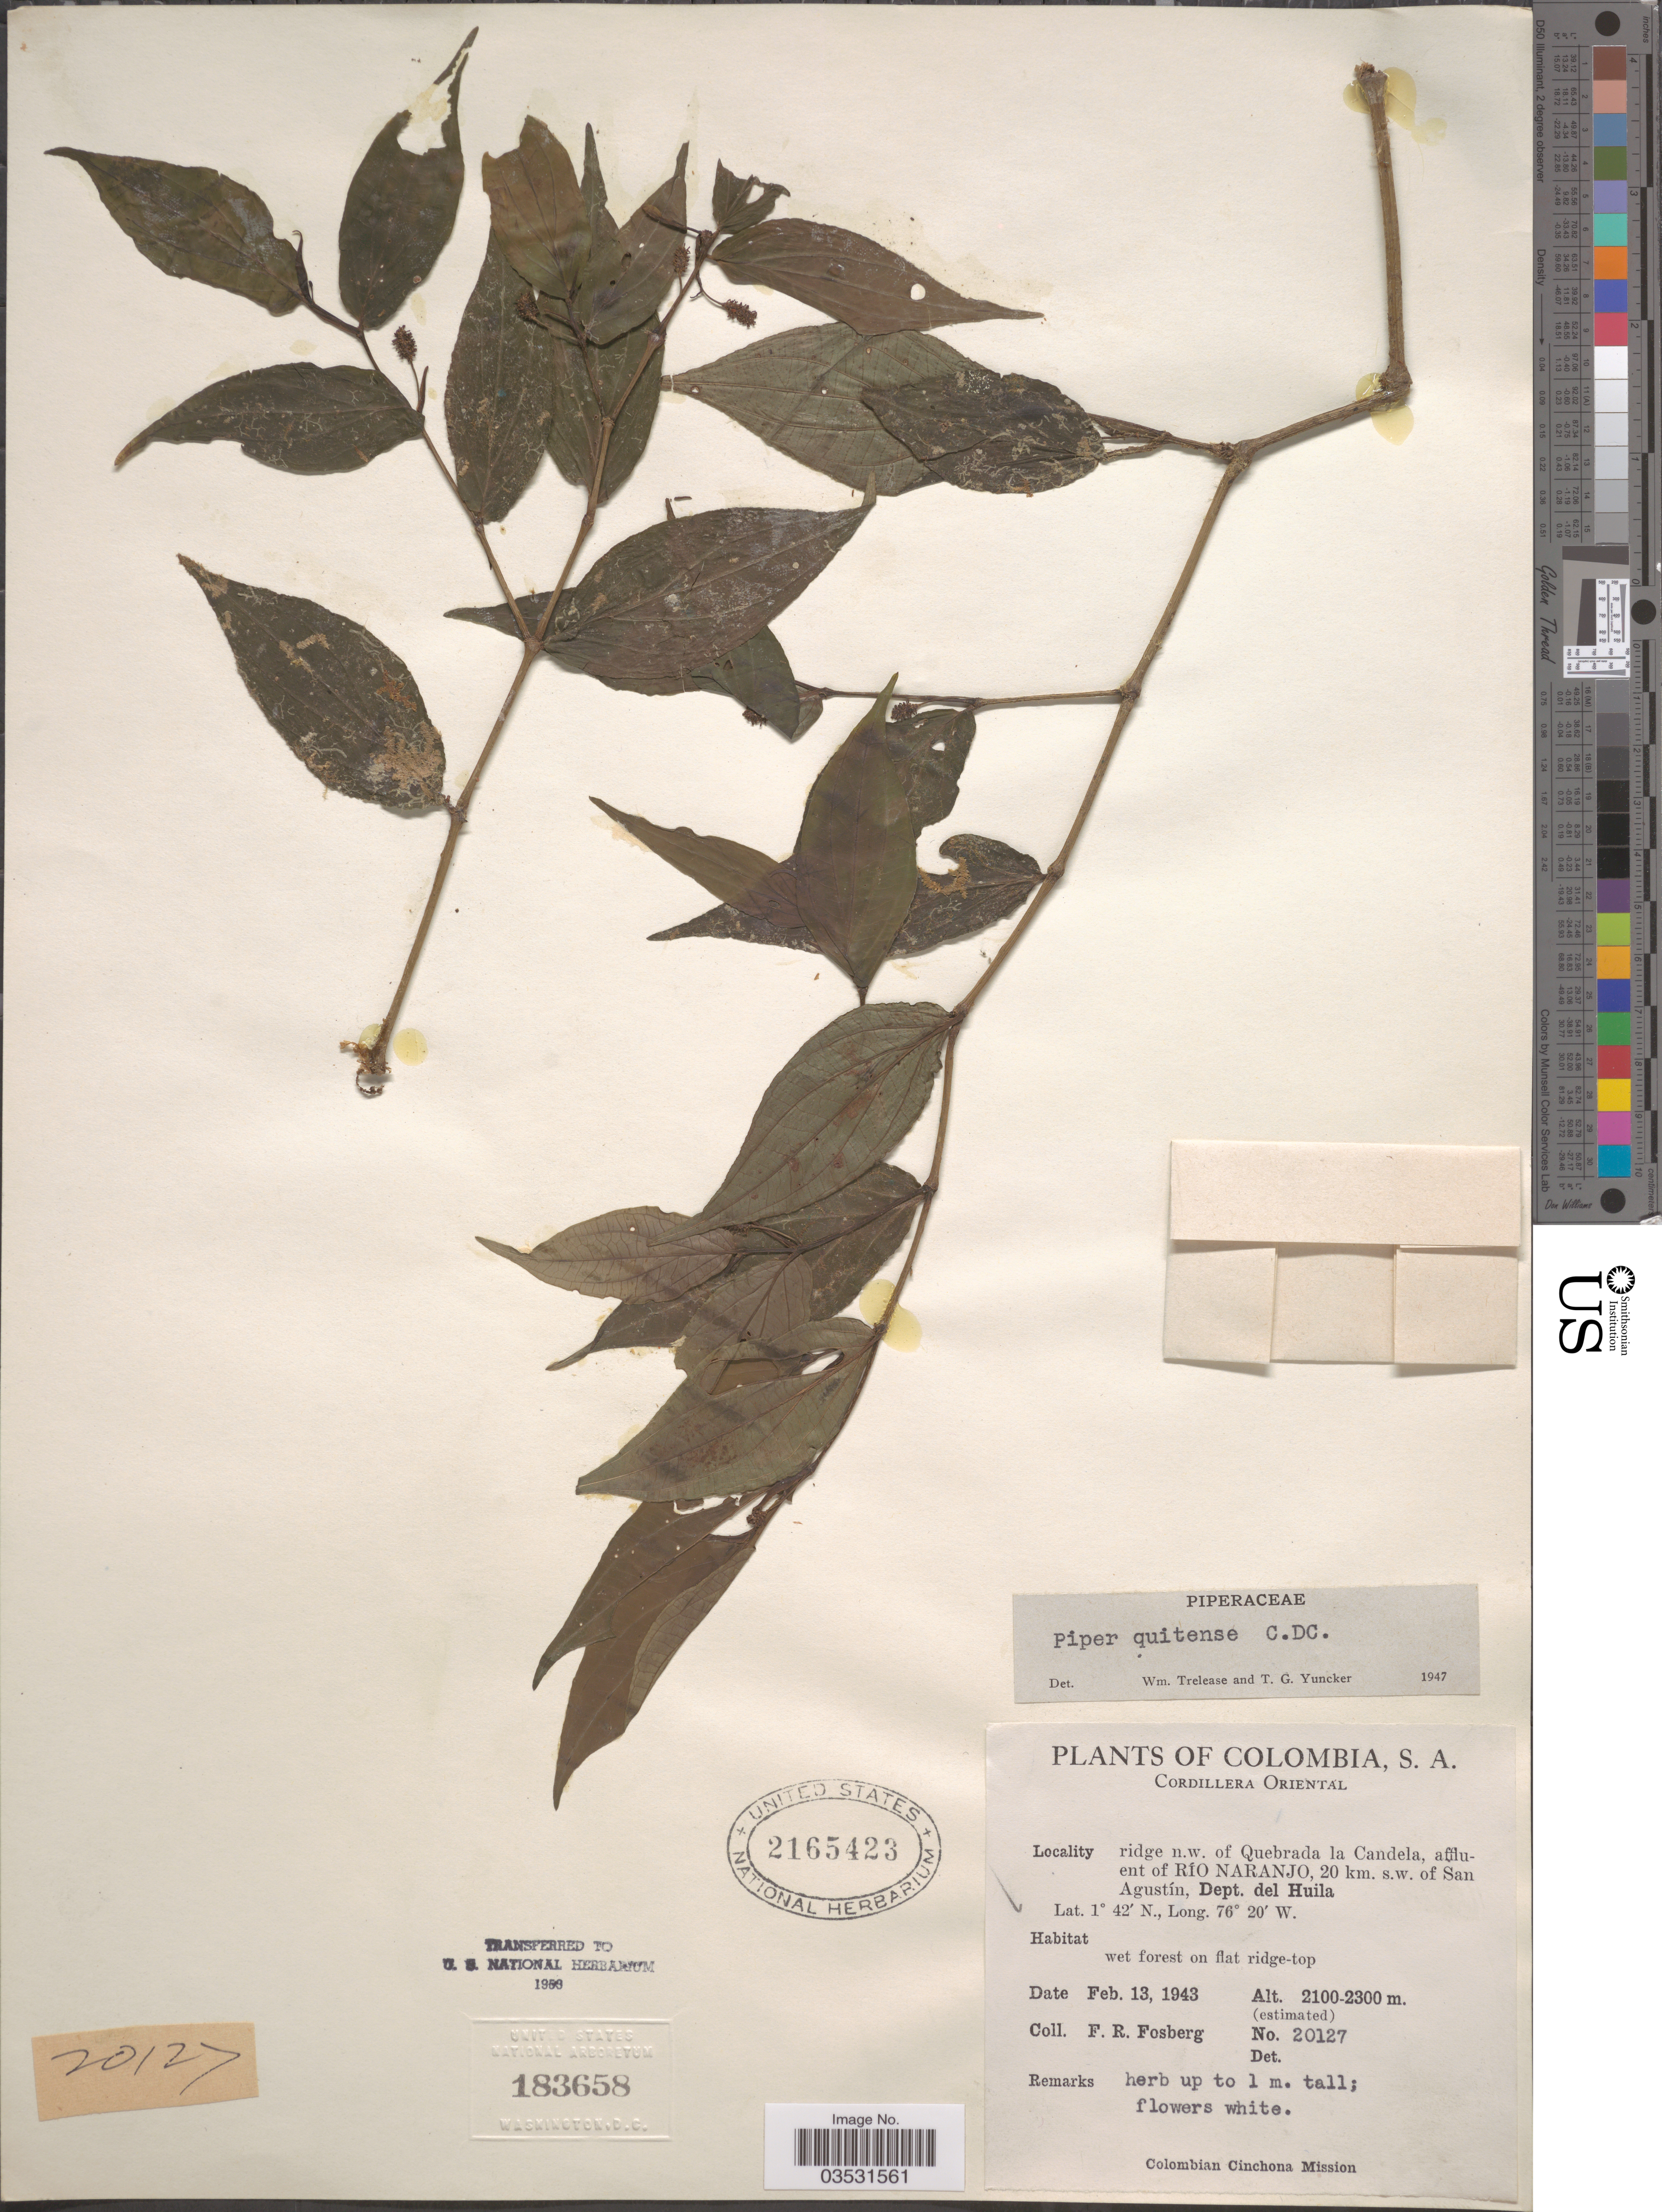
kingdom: Plantae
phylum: Tracheophyta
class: Magnoliopsida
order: Piperales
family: Piperaceae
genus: Piper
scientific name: Piper quitense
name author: C. DC.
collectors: F. R. Fosberg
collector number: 20127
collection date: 1943-02-13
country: Colombia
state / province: Huila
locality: Cordillera Oriental. Ridge n.w. of Quebrada la Candela, affluent of Río Naranjo, 20 km. s. w. of San Agustín, Dept. del Huila.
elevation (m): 2100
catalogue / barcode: US 2165423